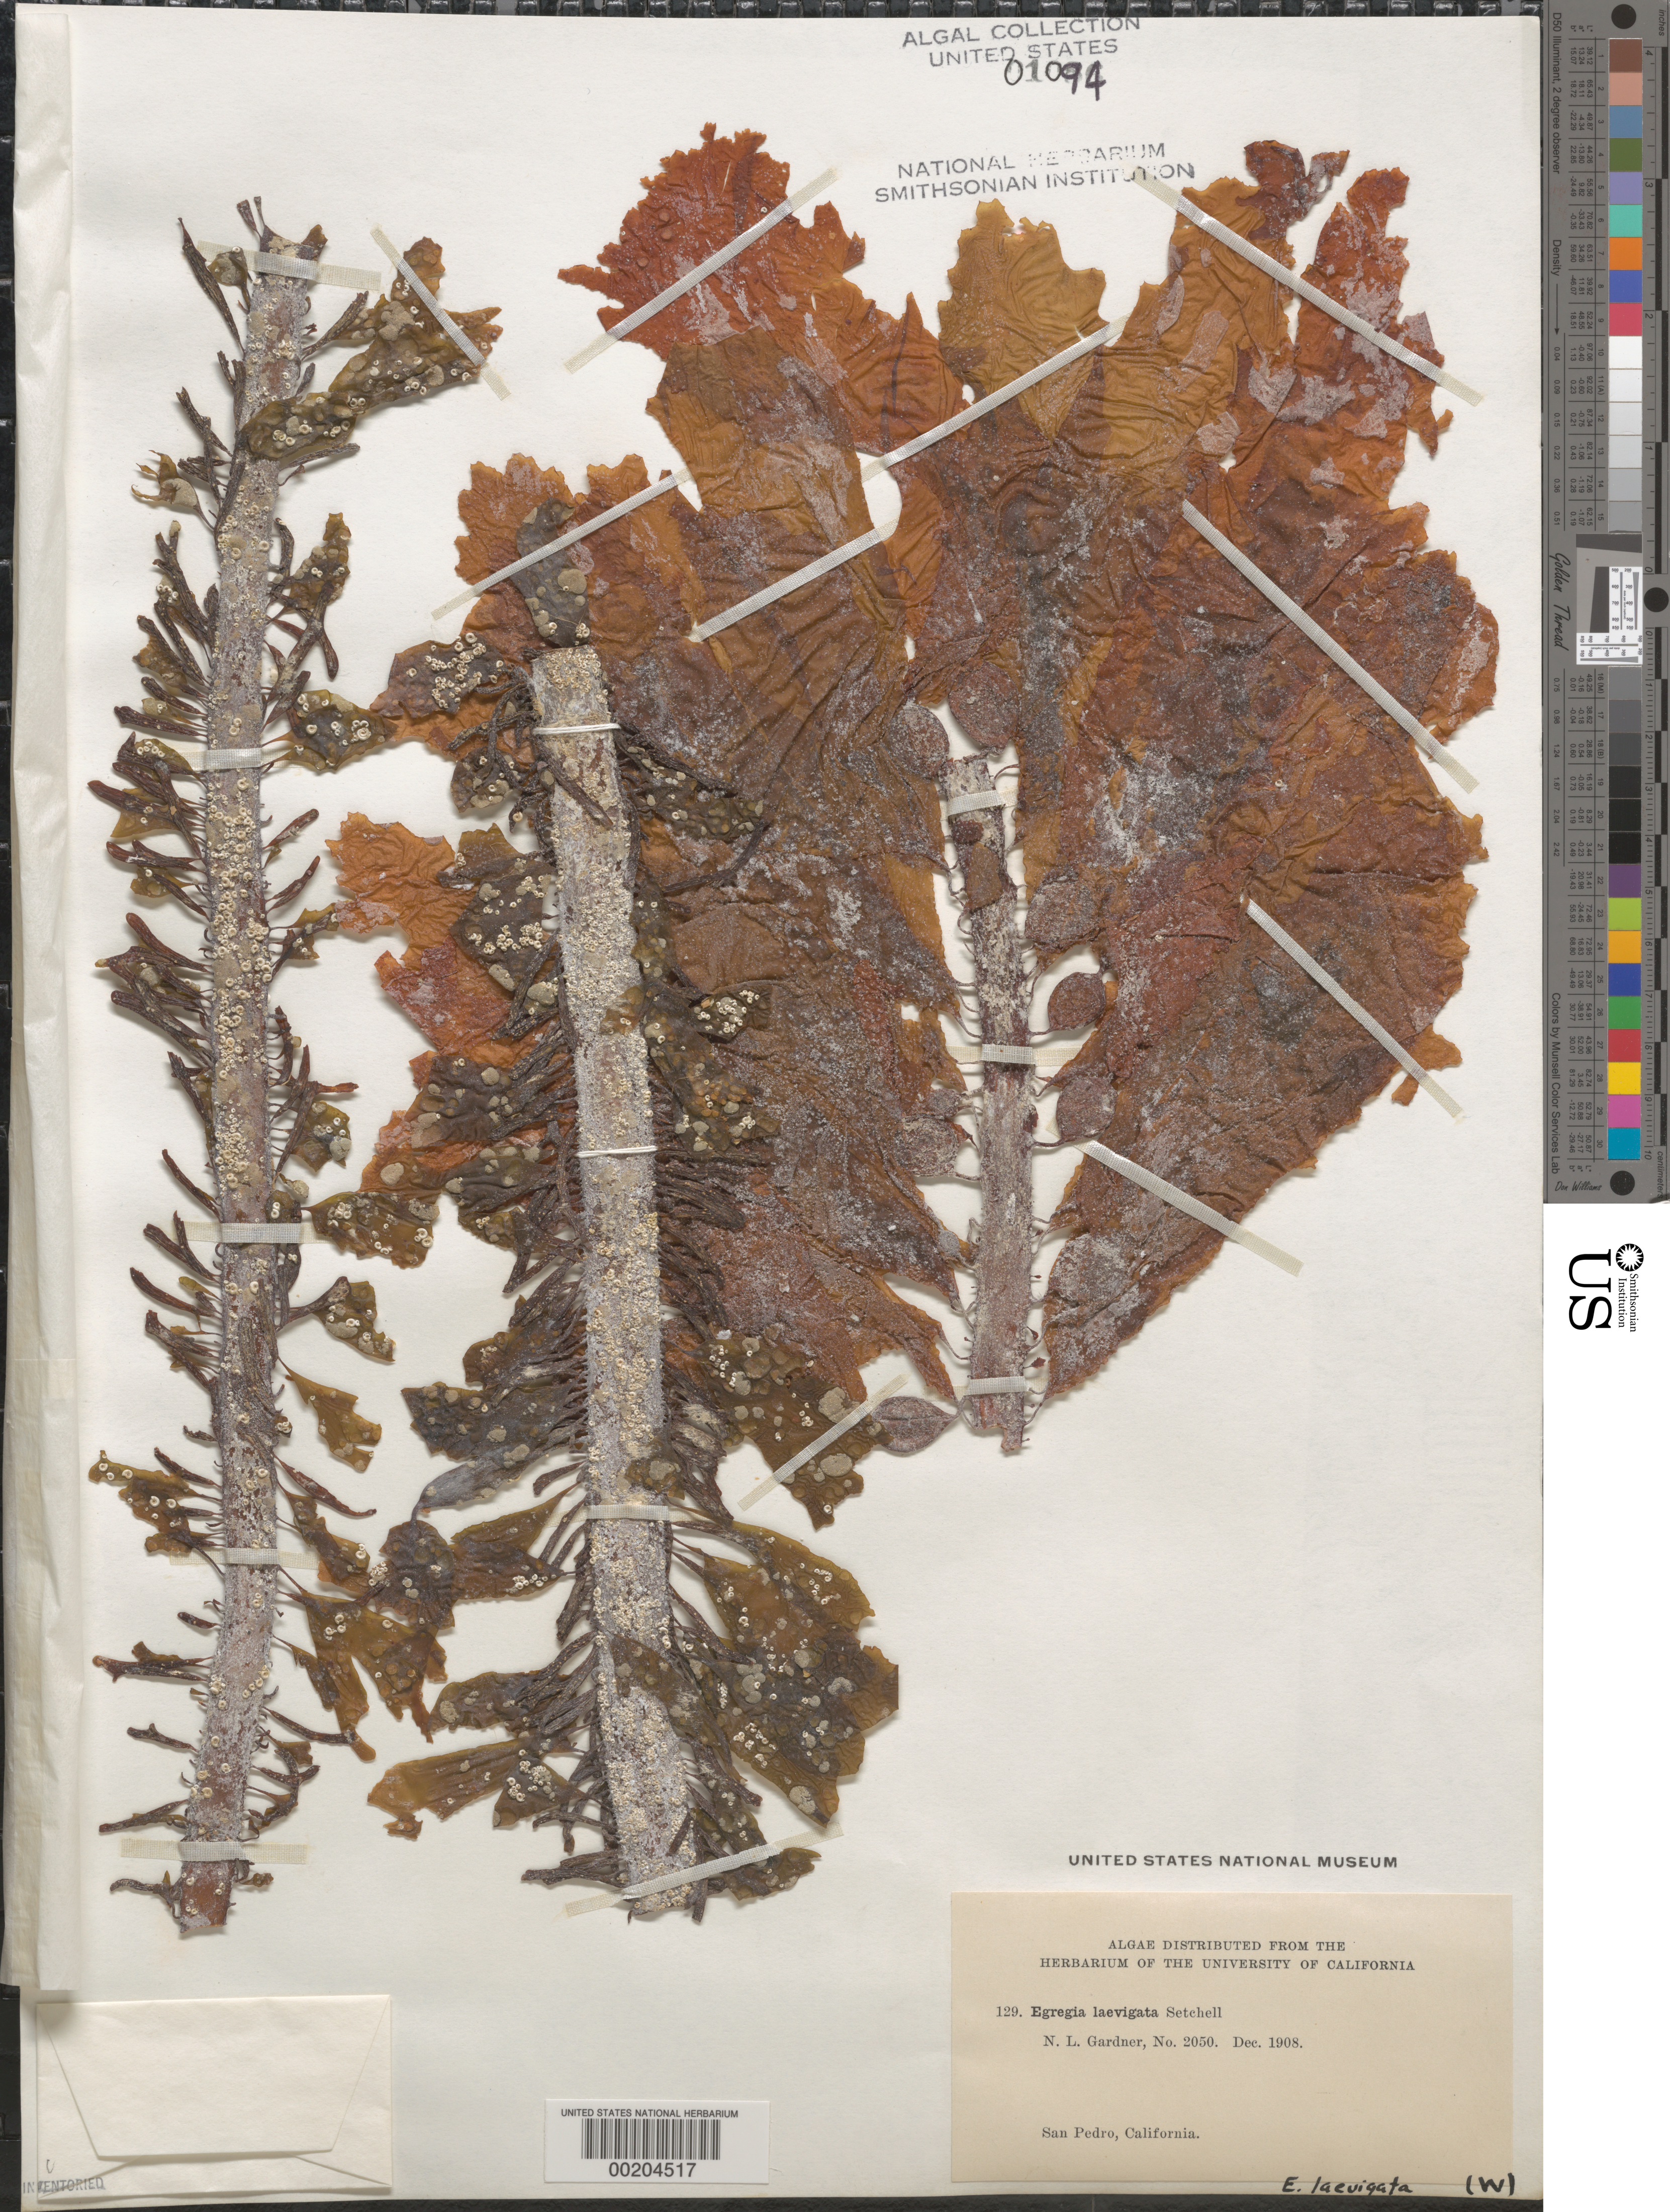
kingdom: Chromista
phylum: Ochrophyta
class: Phaeophyceae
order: Laminariales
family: Lessoniaceae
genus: Egregia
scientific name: Egregia menziesii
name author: (Turner) Aresch.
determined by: Algae name updating Project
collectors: N. Gardner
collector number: NLG 2050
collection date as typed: Dec 1908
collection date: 1908-12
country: United States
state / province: California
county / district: Los Angeles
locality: San Pedro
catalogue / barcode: US 1094